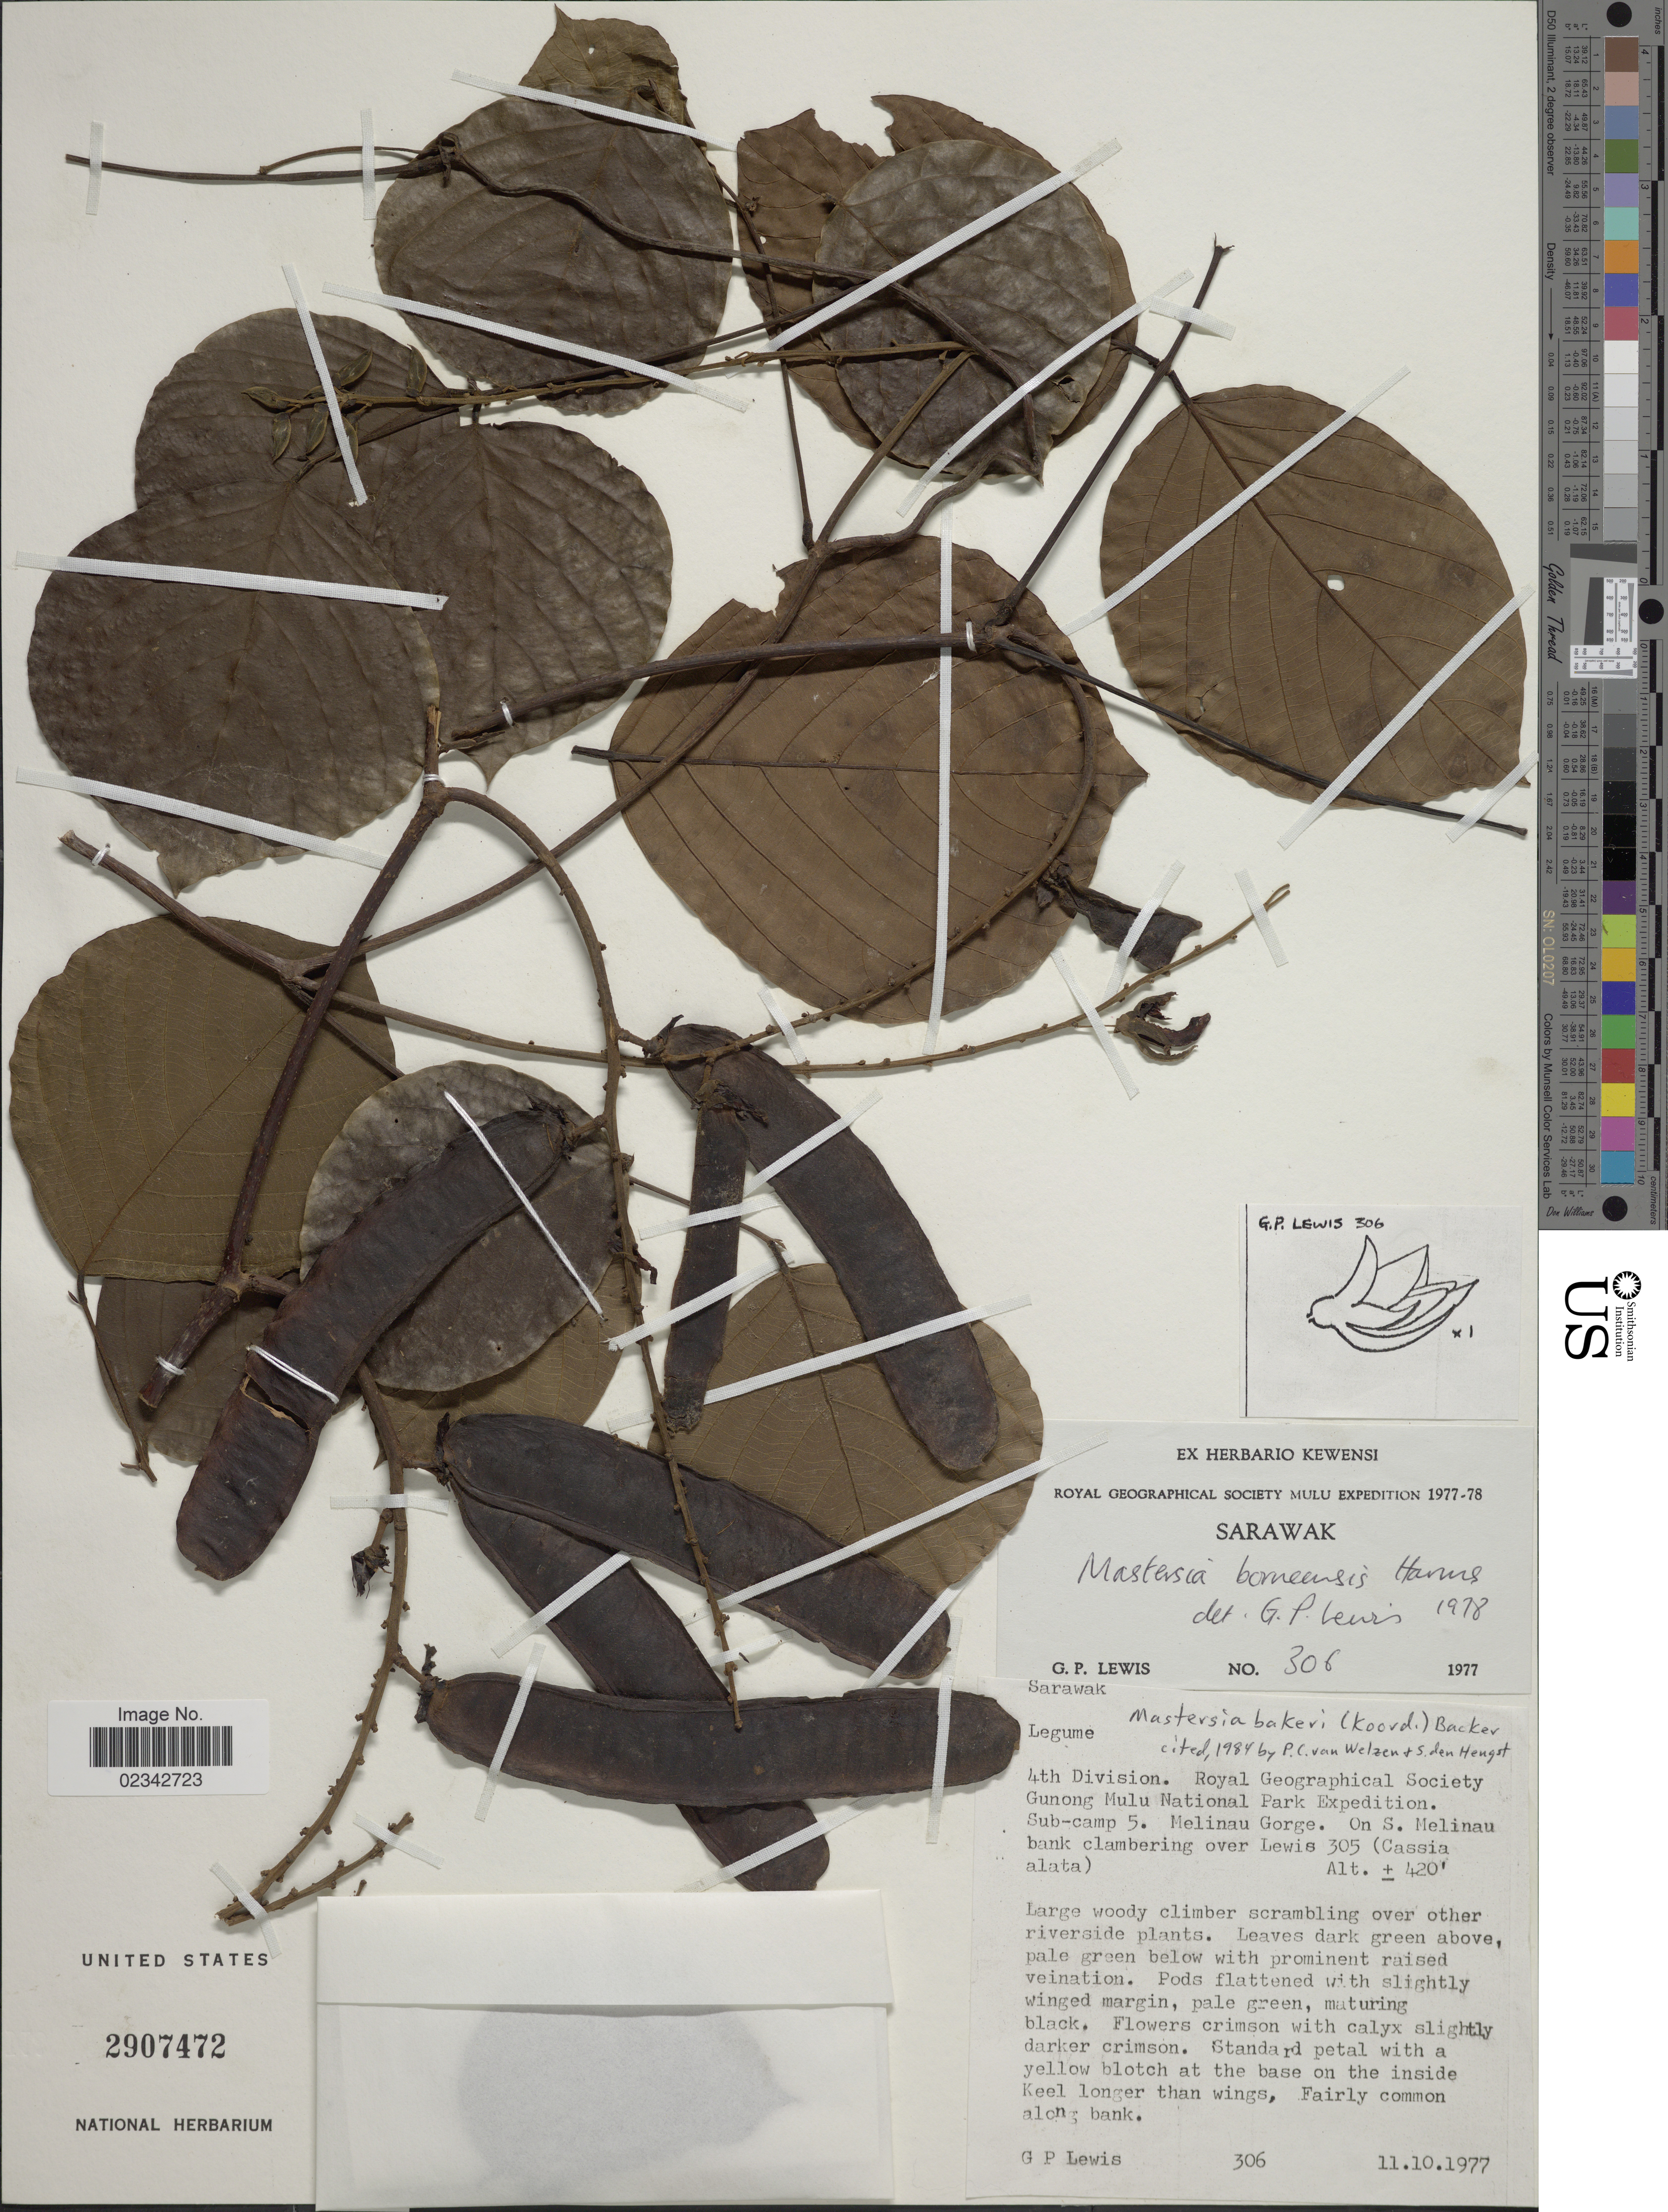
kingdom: Plantae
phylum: Tracheophyta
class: Magnoliopsida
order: Fabales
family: Fabaceae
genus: Mastersia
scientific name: Mastersia bakeri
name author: (Koord.) Backer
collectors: G. P. Lewis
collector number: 306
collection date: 1977-10-11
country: Malaysia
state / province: Sarawak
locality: Royal Geographical Society Gunong Mulu National Park, Melinau Gorge, on S. Melinau bank clambering over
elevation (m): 128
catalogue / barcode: US 2907472